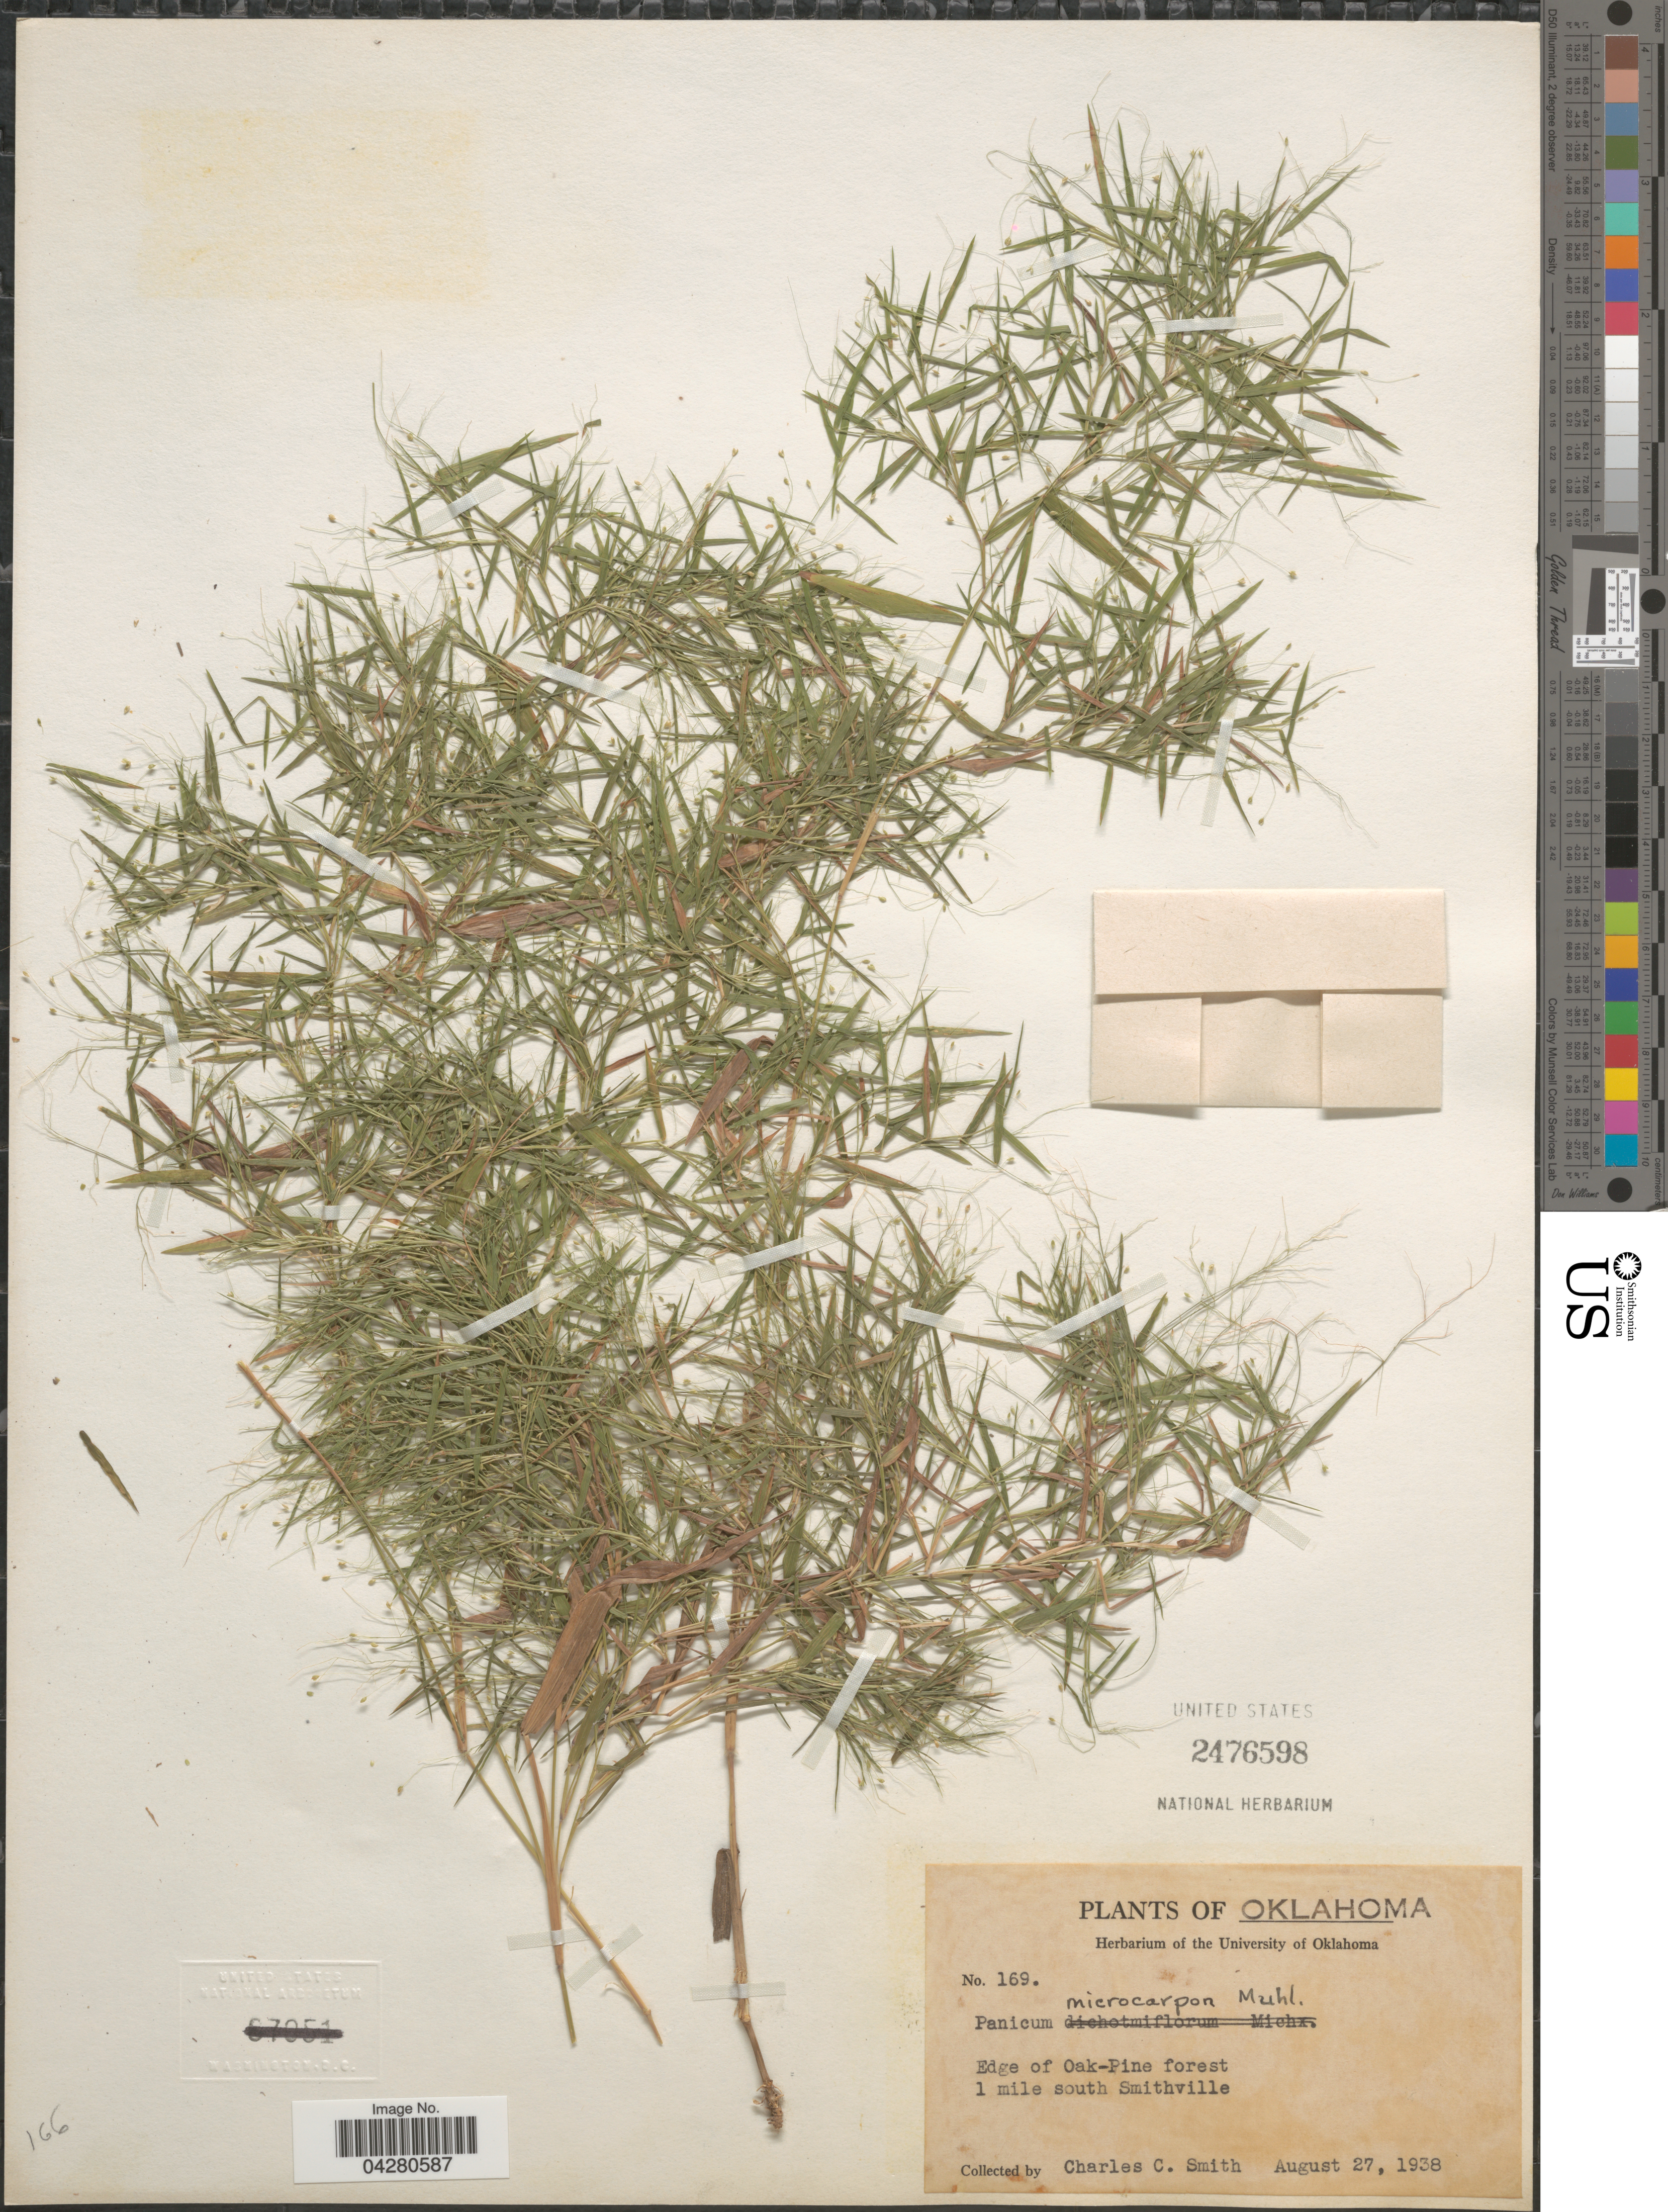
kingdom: Plantae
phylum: Tracheophyta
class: Liliopsida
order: Poales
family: Poaceae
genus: Dichanthelium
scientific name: Dichanthelium dichotomum var. dichotomum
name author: (L.) Gould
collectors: Ch. C. Smith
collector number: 169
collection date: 1938-08-27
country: United States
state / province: Oklahoma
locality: Edge of Oak-Pine forest. 1 mile south Smithville.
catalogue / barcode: US 2476598